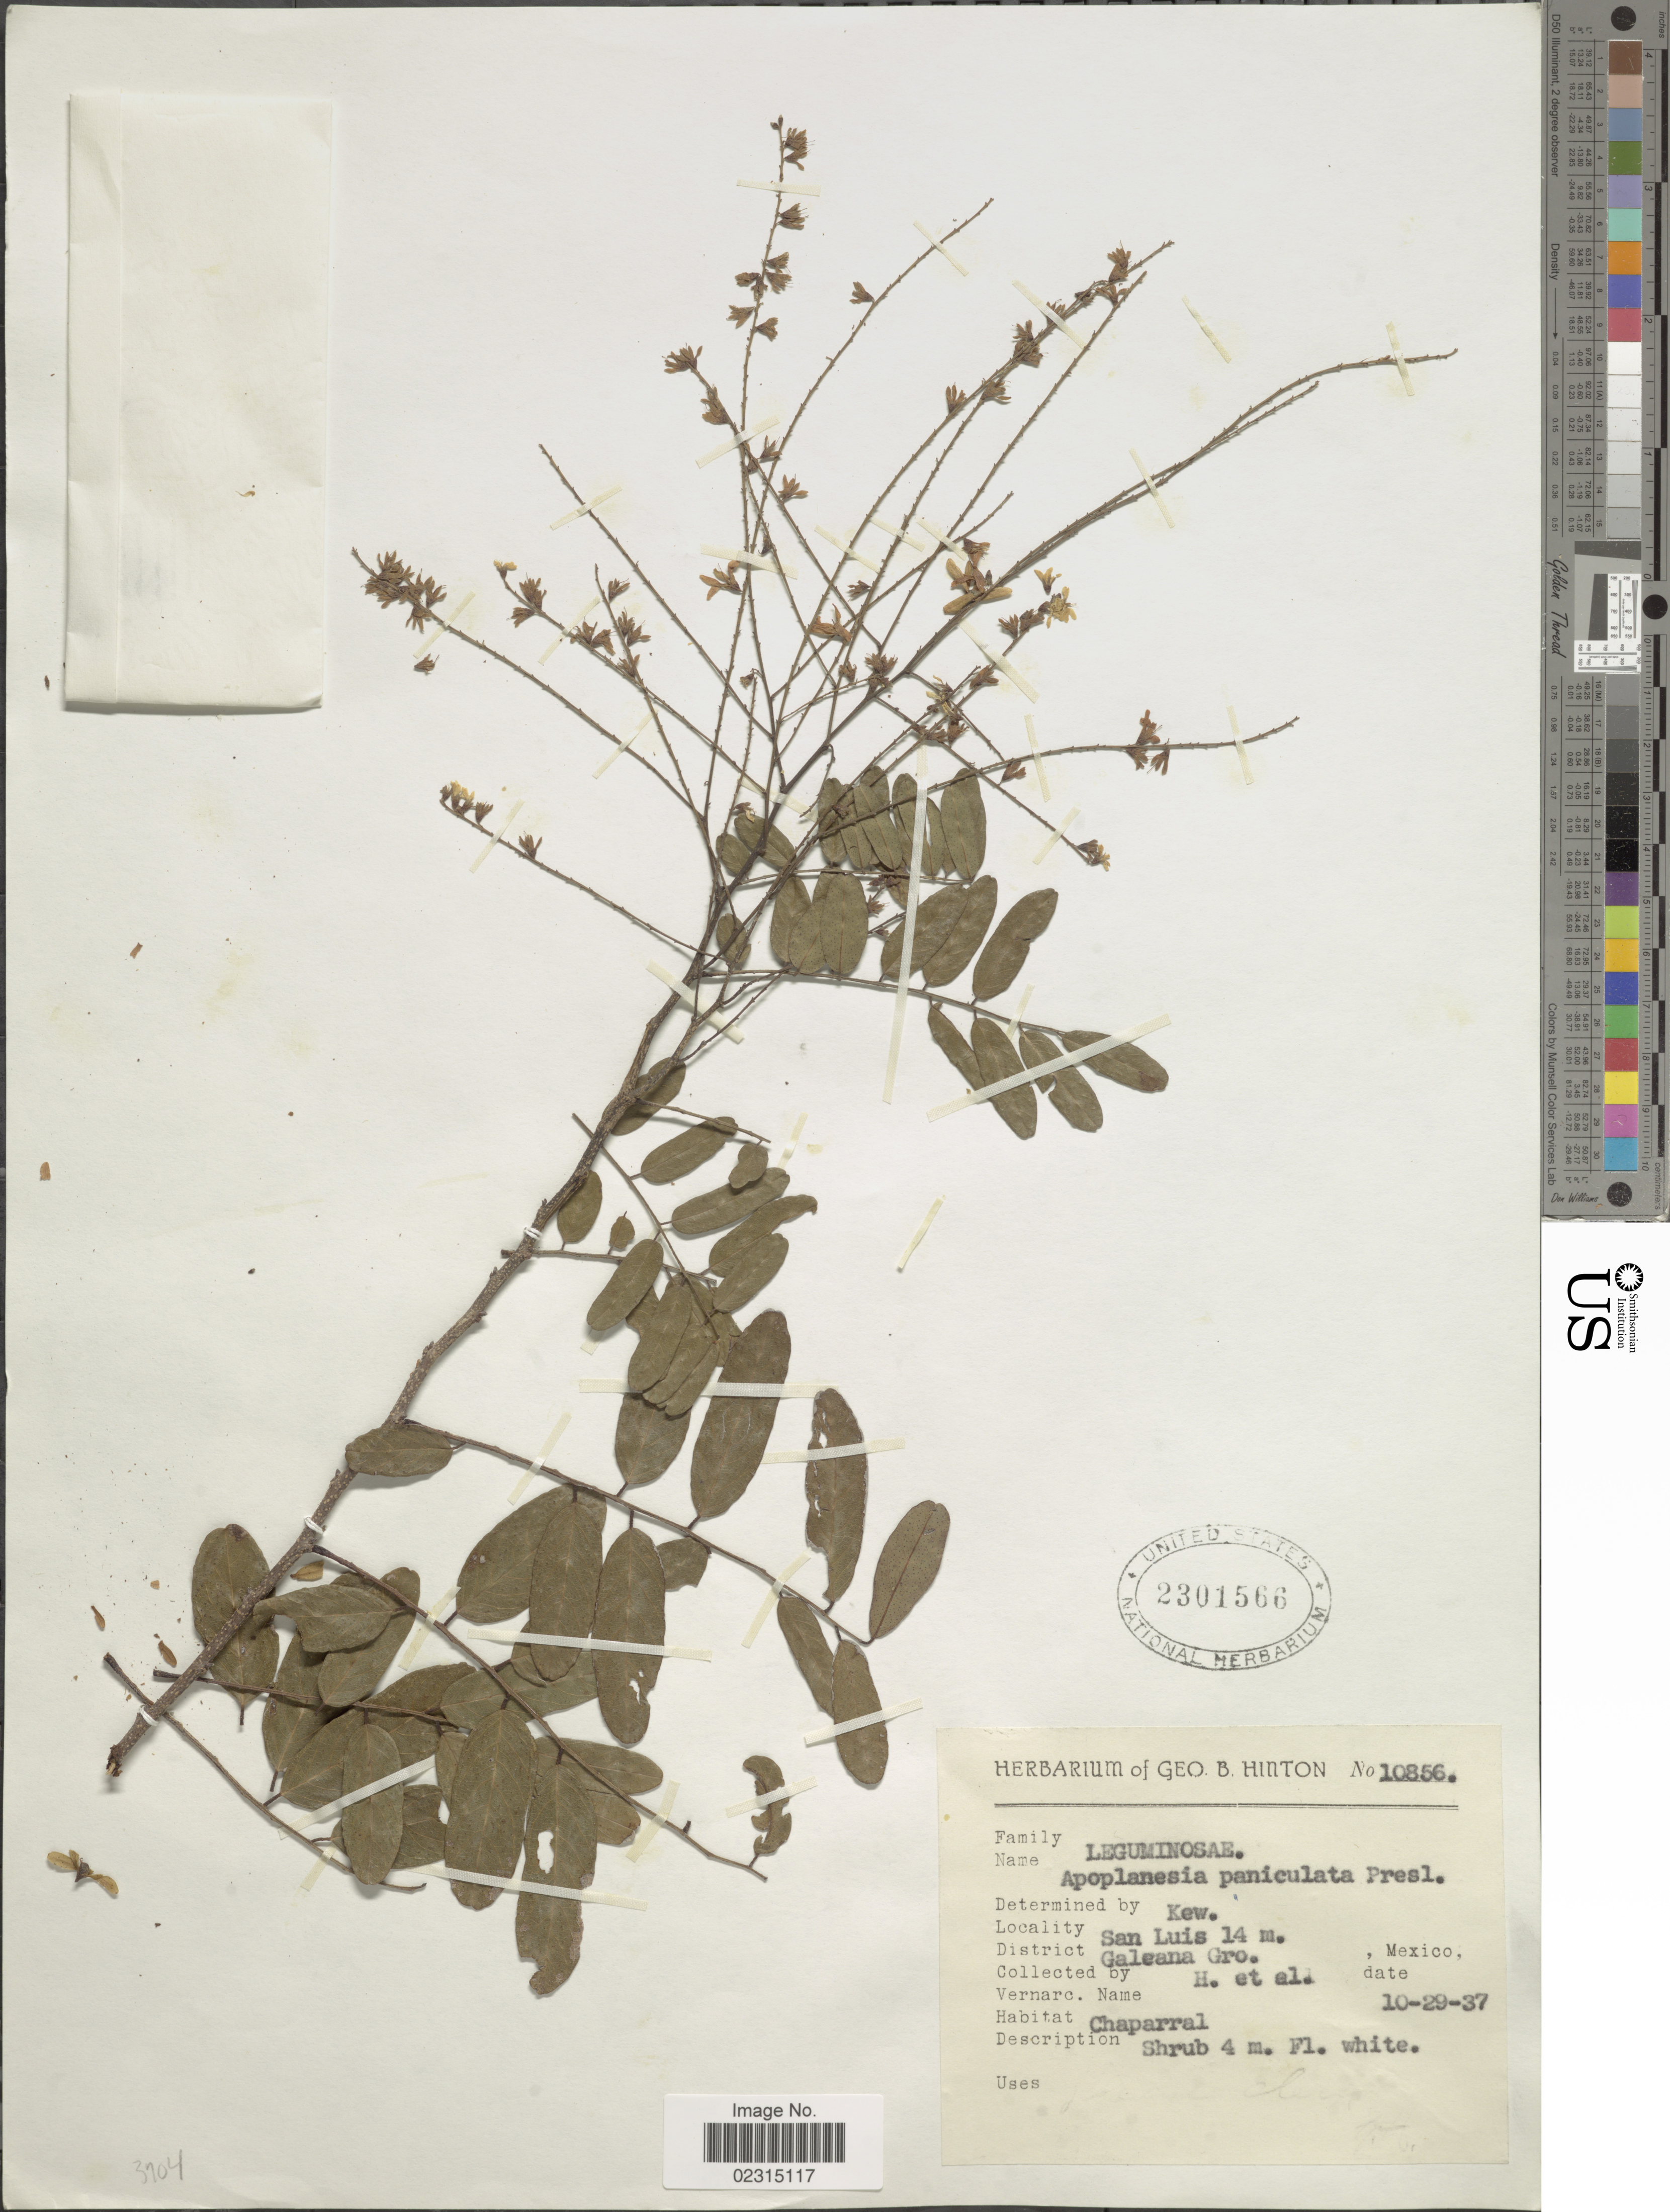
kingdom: Plantae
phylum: Tracheophyta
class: Magnoliopsida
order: Fabales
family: Fabaceae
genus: Apoplanesia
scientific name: Apoplanesia paniculata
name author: C. Presl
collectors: G. B. Hinton & et al.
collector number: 10856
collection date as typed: Transcribed d/m/y: 29/10/37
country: Mexico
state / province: Guerrero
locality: San Luis, District Galeana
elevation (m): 14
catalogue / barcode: US 2301566